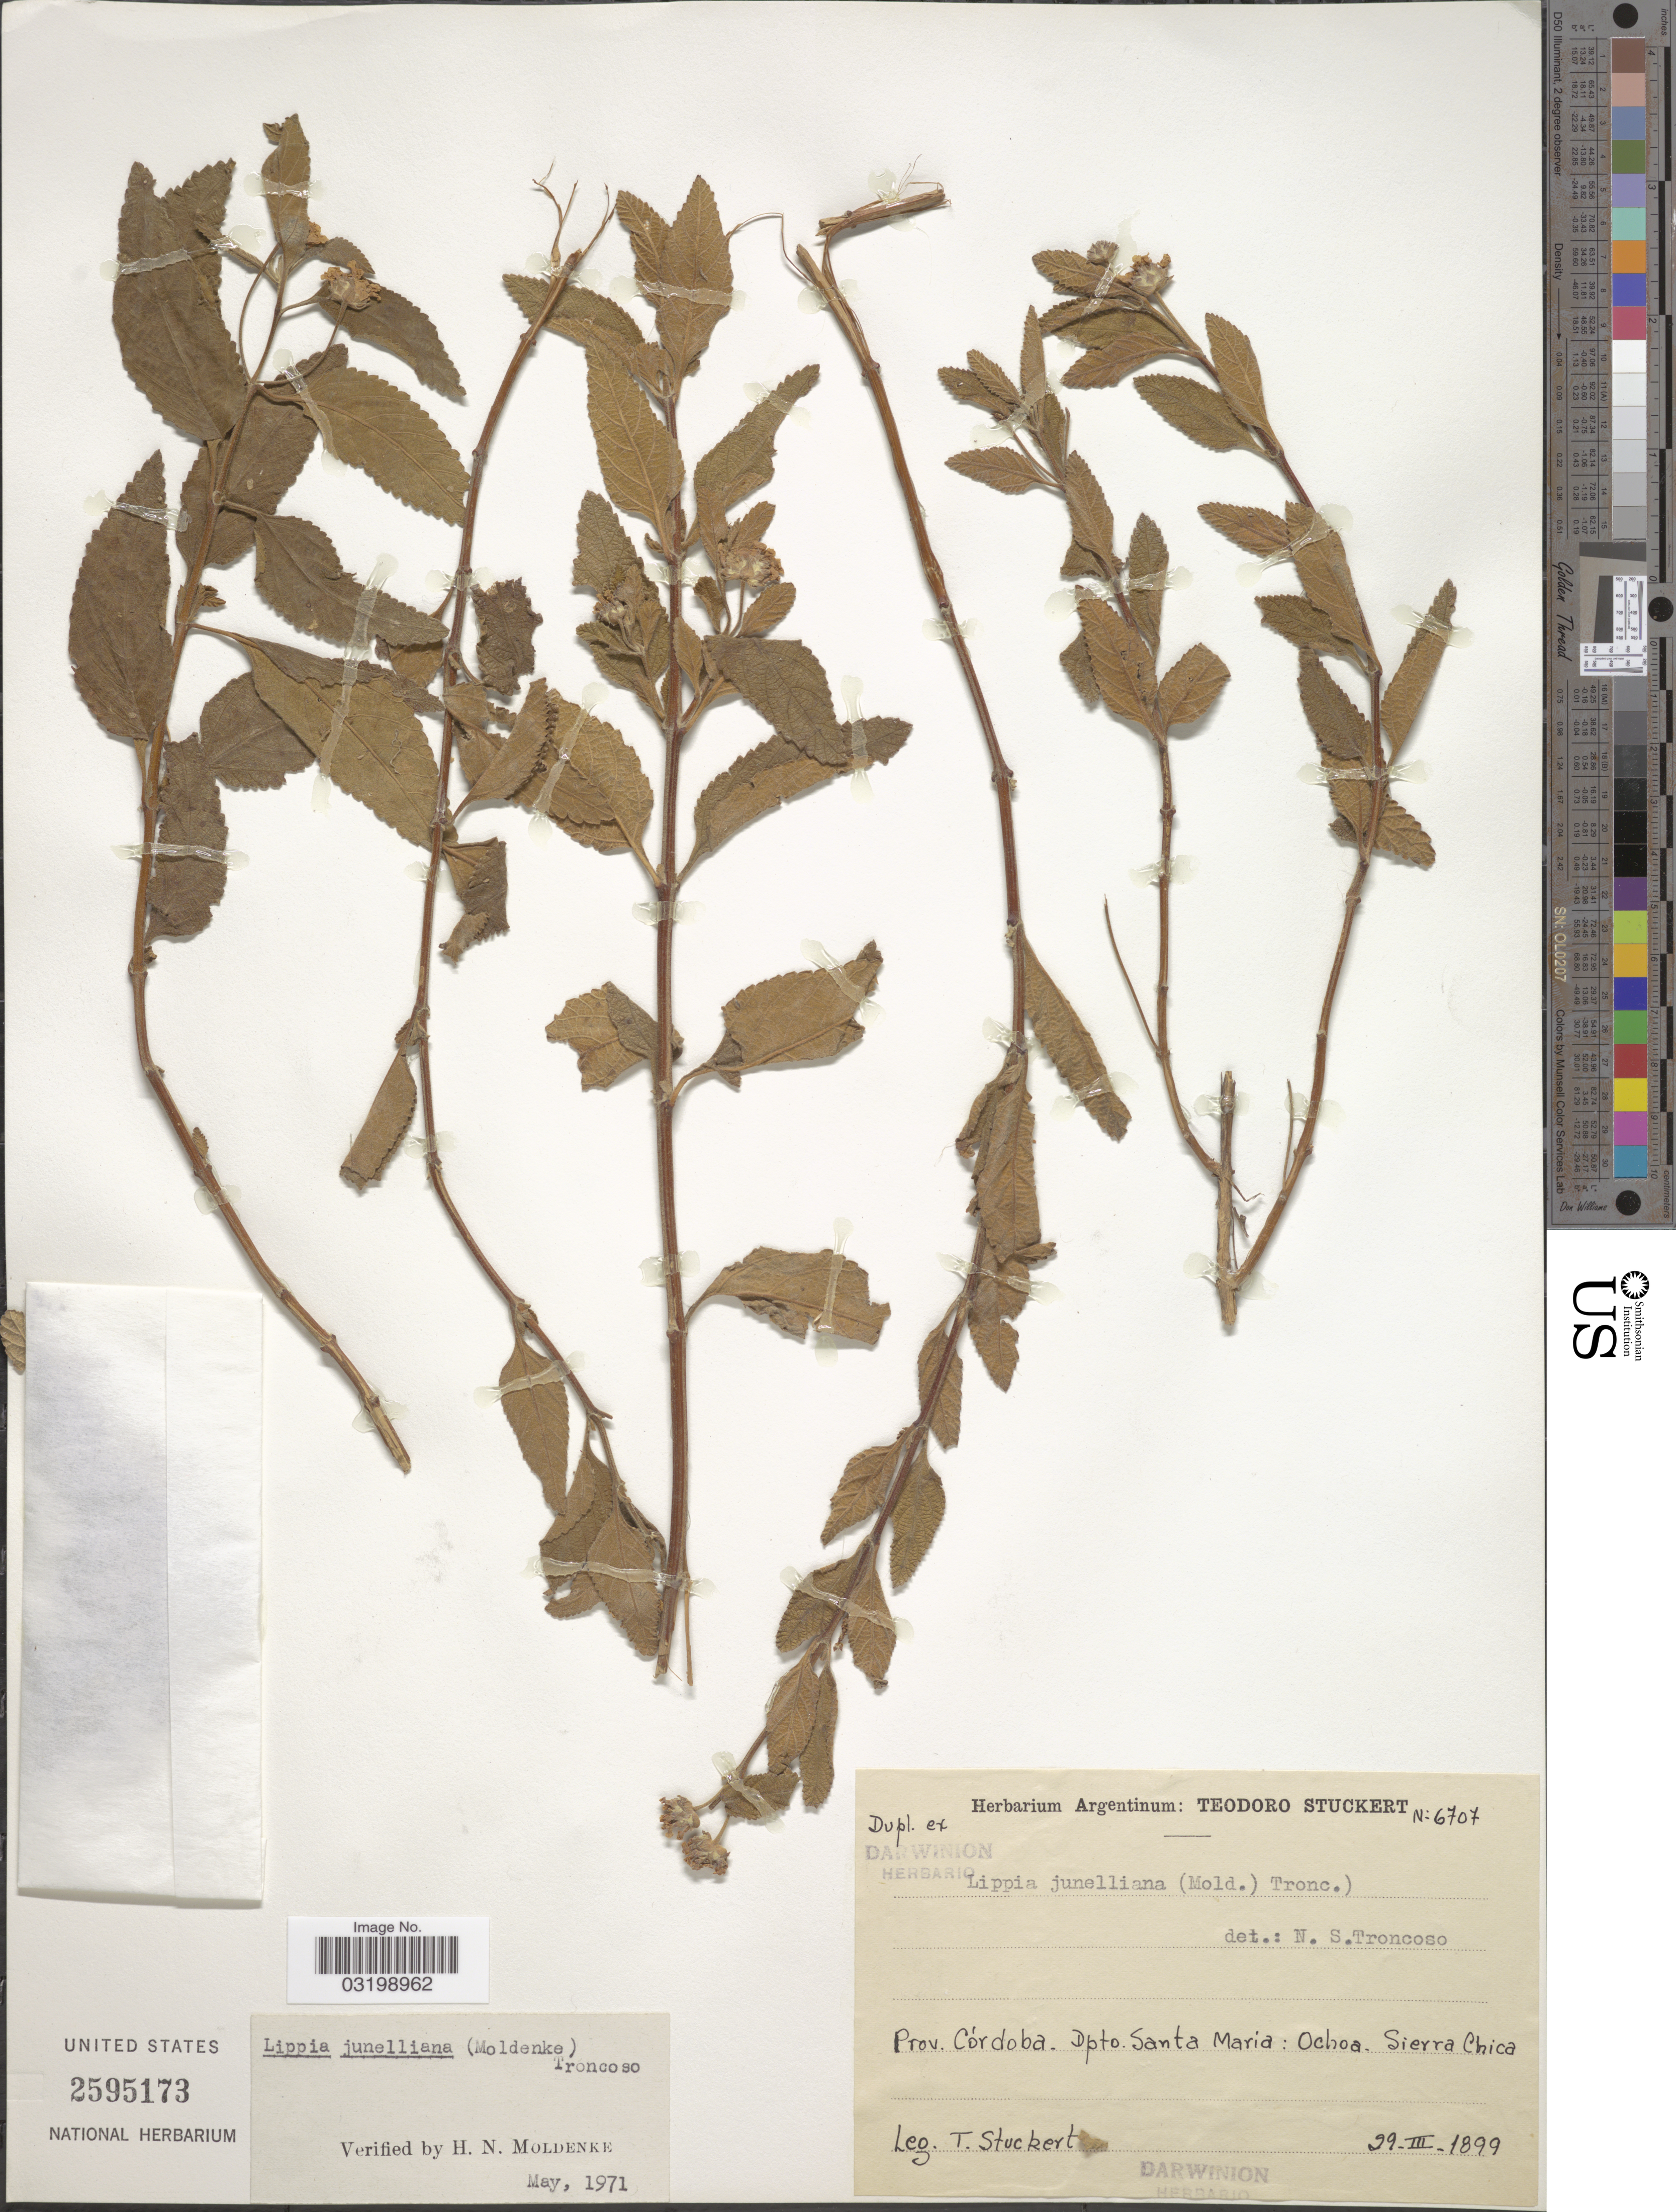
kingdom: Plantae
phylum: Tracheophyta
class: Magnoliopsida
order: Lamiales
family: Verbenaceae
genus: Lippia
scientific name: Lippia junelliana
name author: (Moldenke) Tronc.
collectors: T. Stuckert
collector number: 6707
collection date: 1899-03-29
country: Argentina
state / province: Cordoba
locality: Dpto. Santa Maria: Ochoa. Sierra Chica.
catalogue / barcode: US 2595173